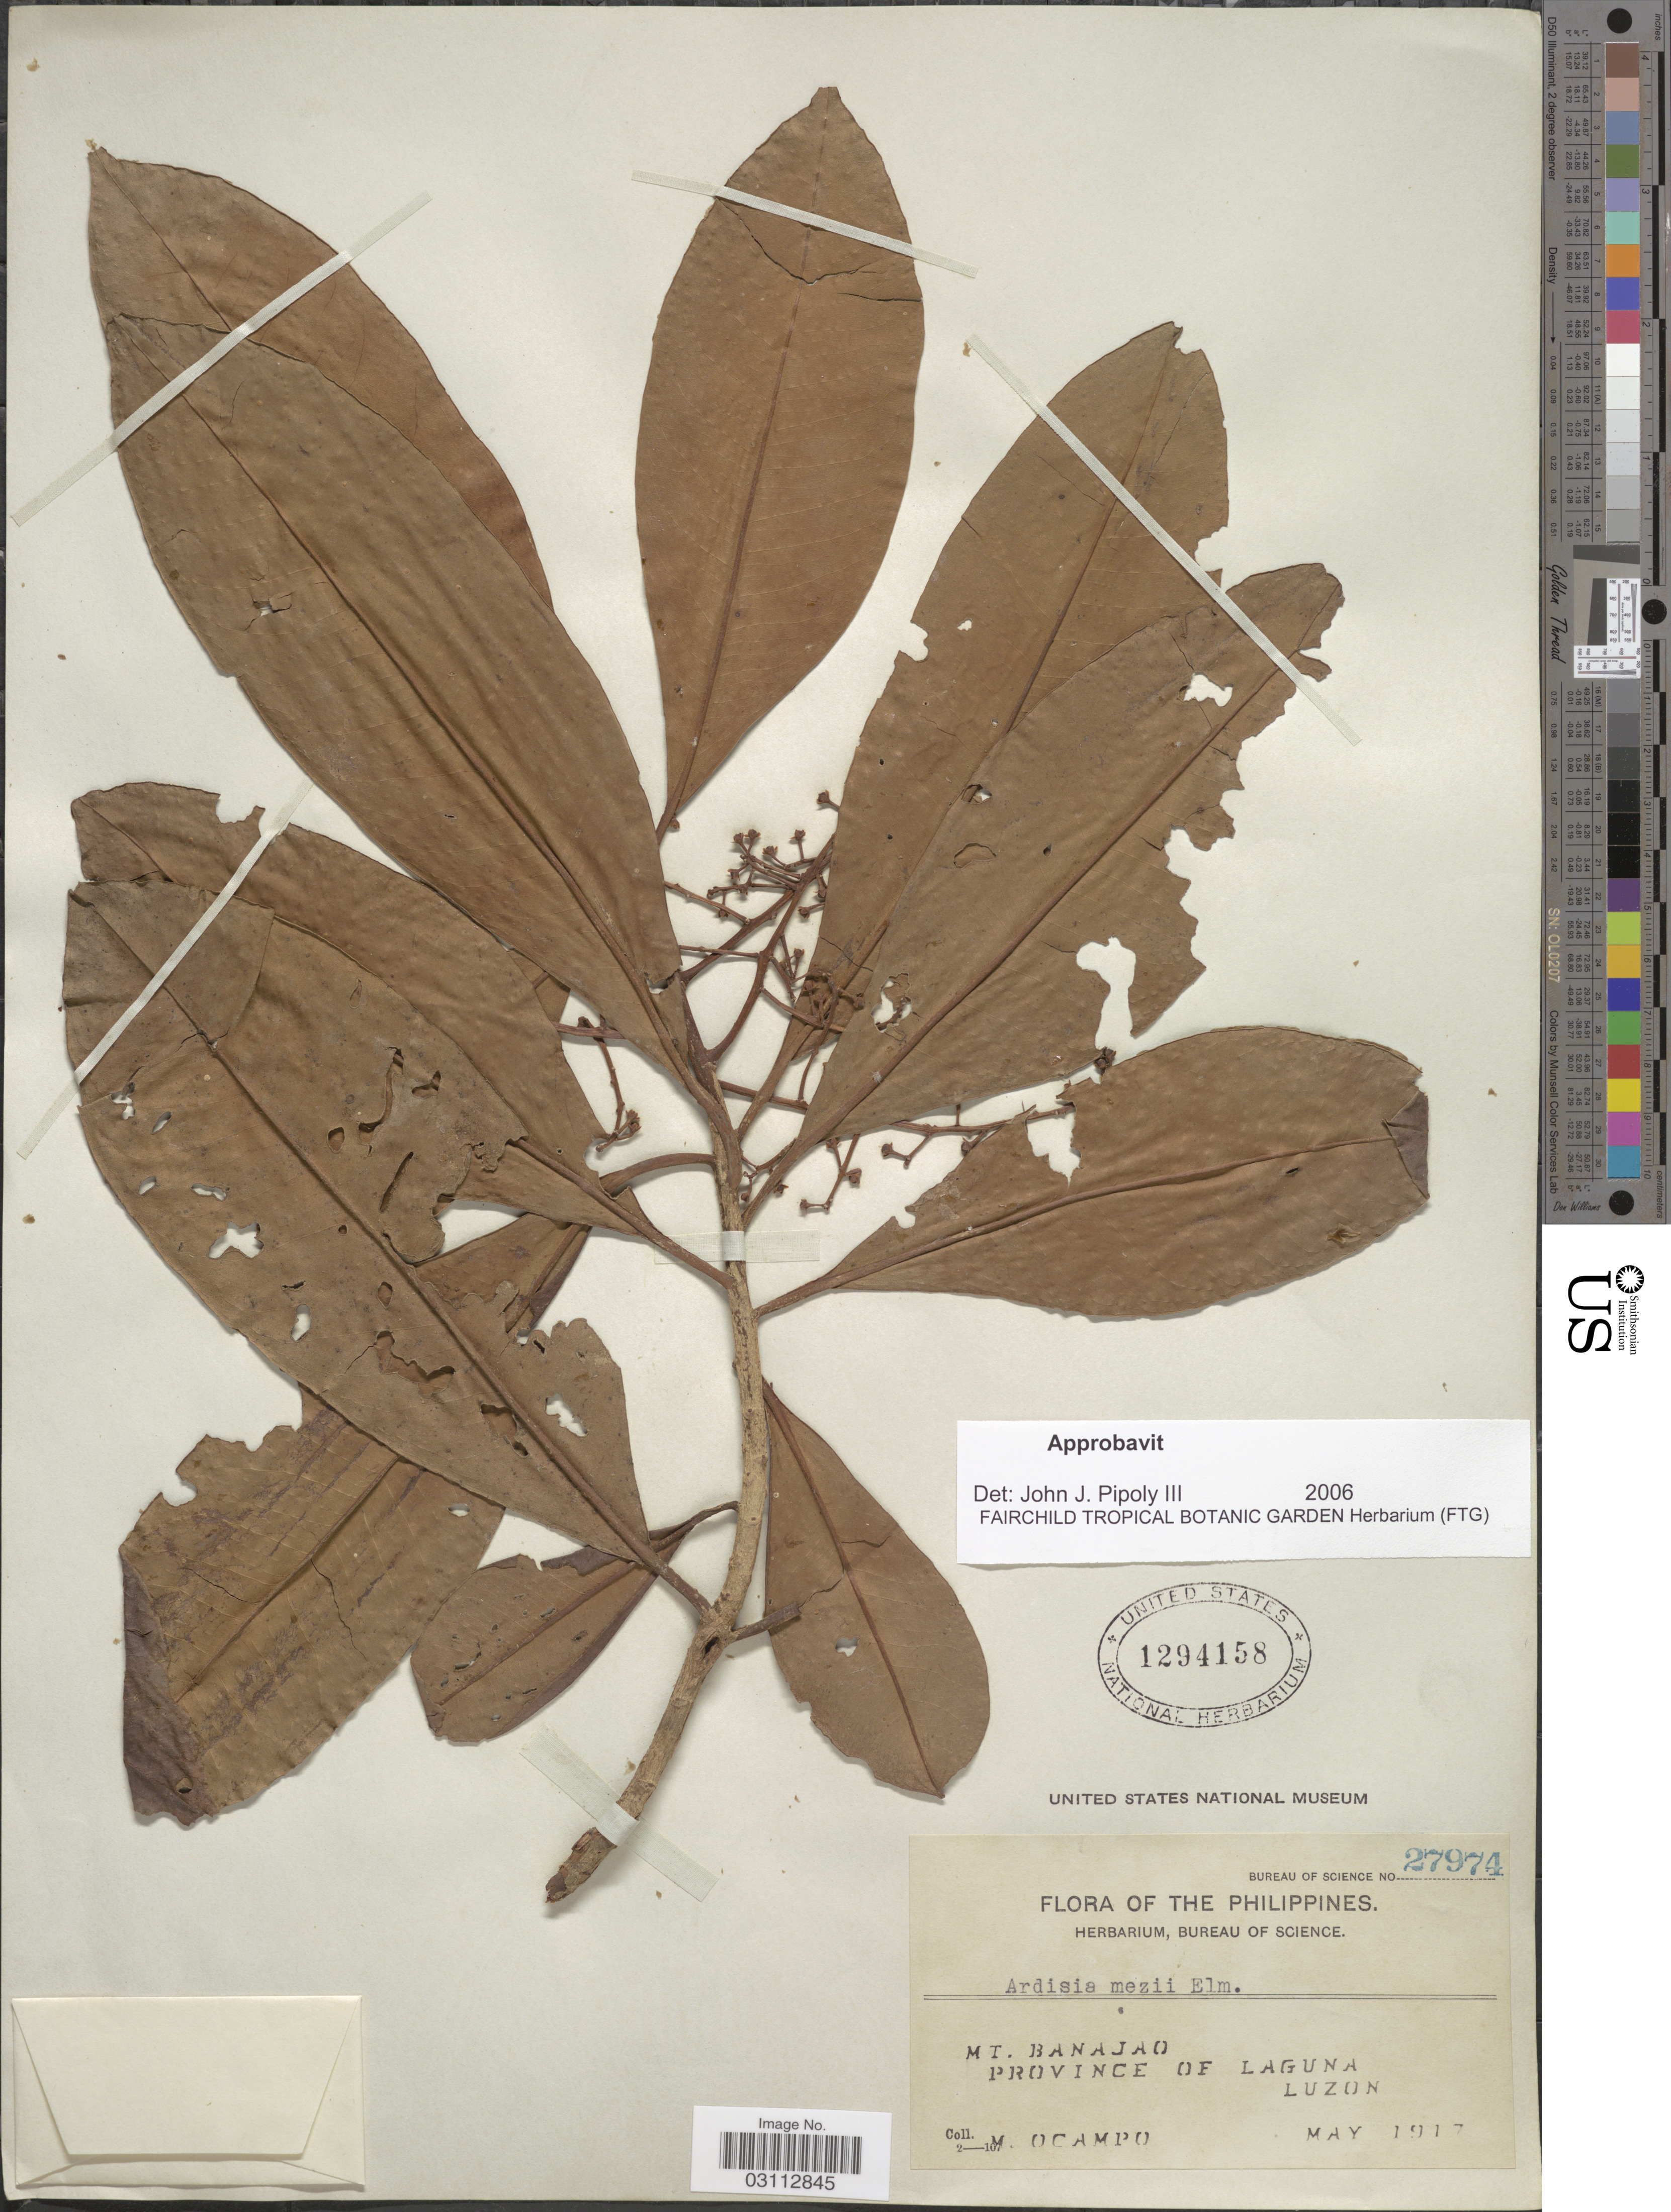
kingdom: Plantae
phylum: Tracheophyta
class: Magnoliopsida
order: Ericales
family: Primulaceae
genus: Ardisia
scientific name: Ardisia mezii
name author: Elmer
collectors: M. Ocampo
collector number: Bureau of Science 27974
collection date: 1917-05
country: Philippines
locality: Mt. Banajao. Province of Laguna. Luzon.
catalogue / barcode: US 1294158